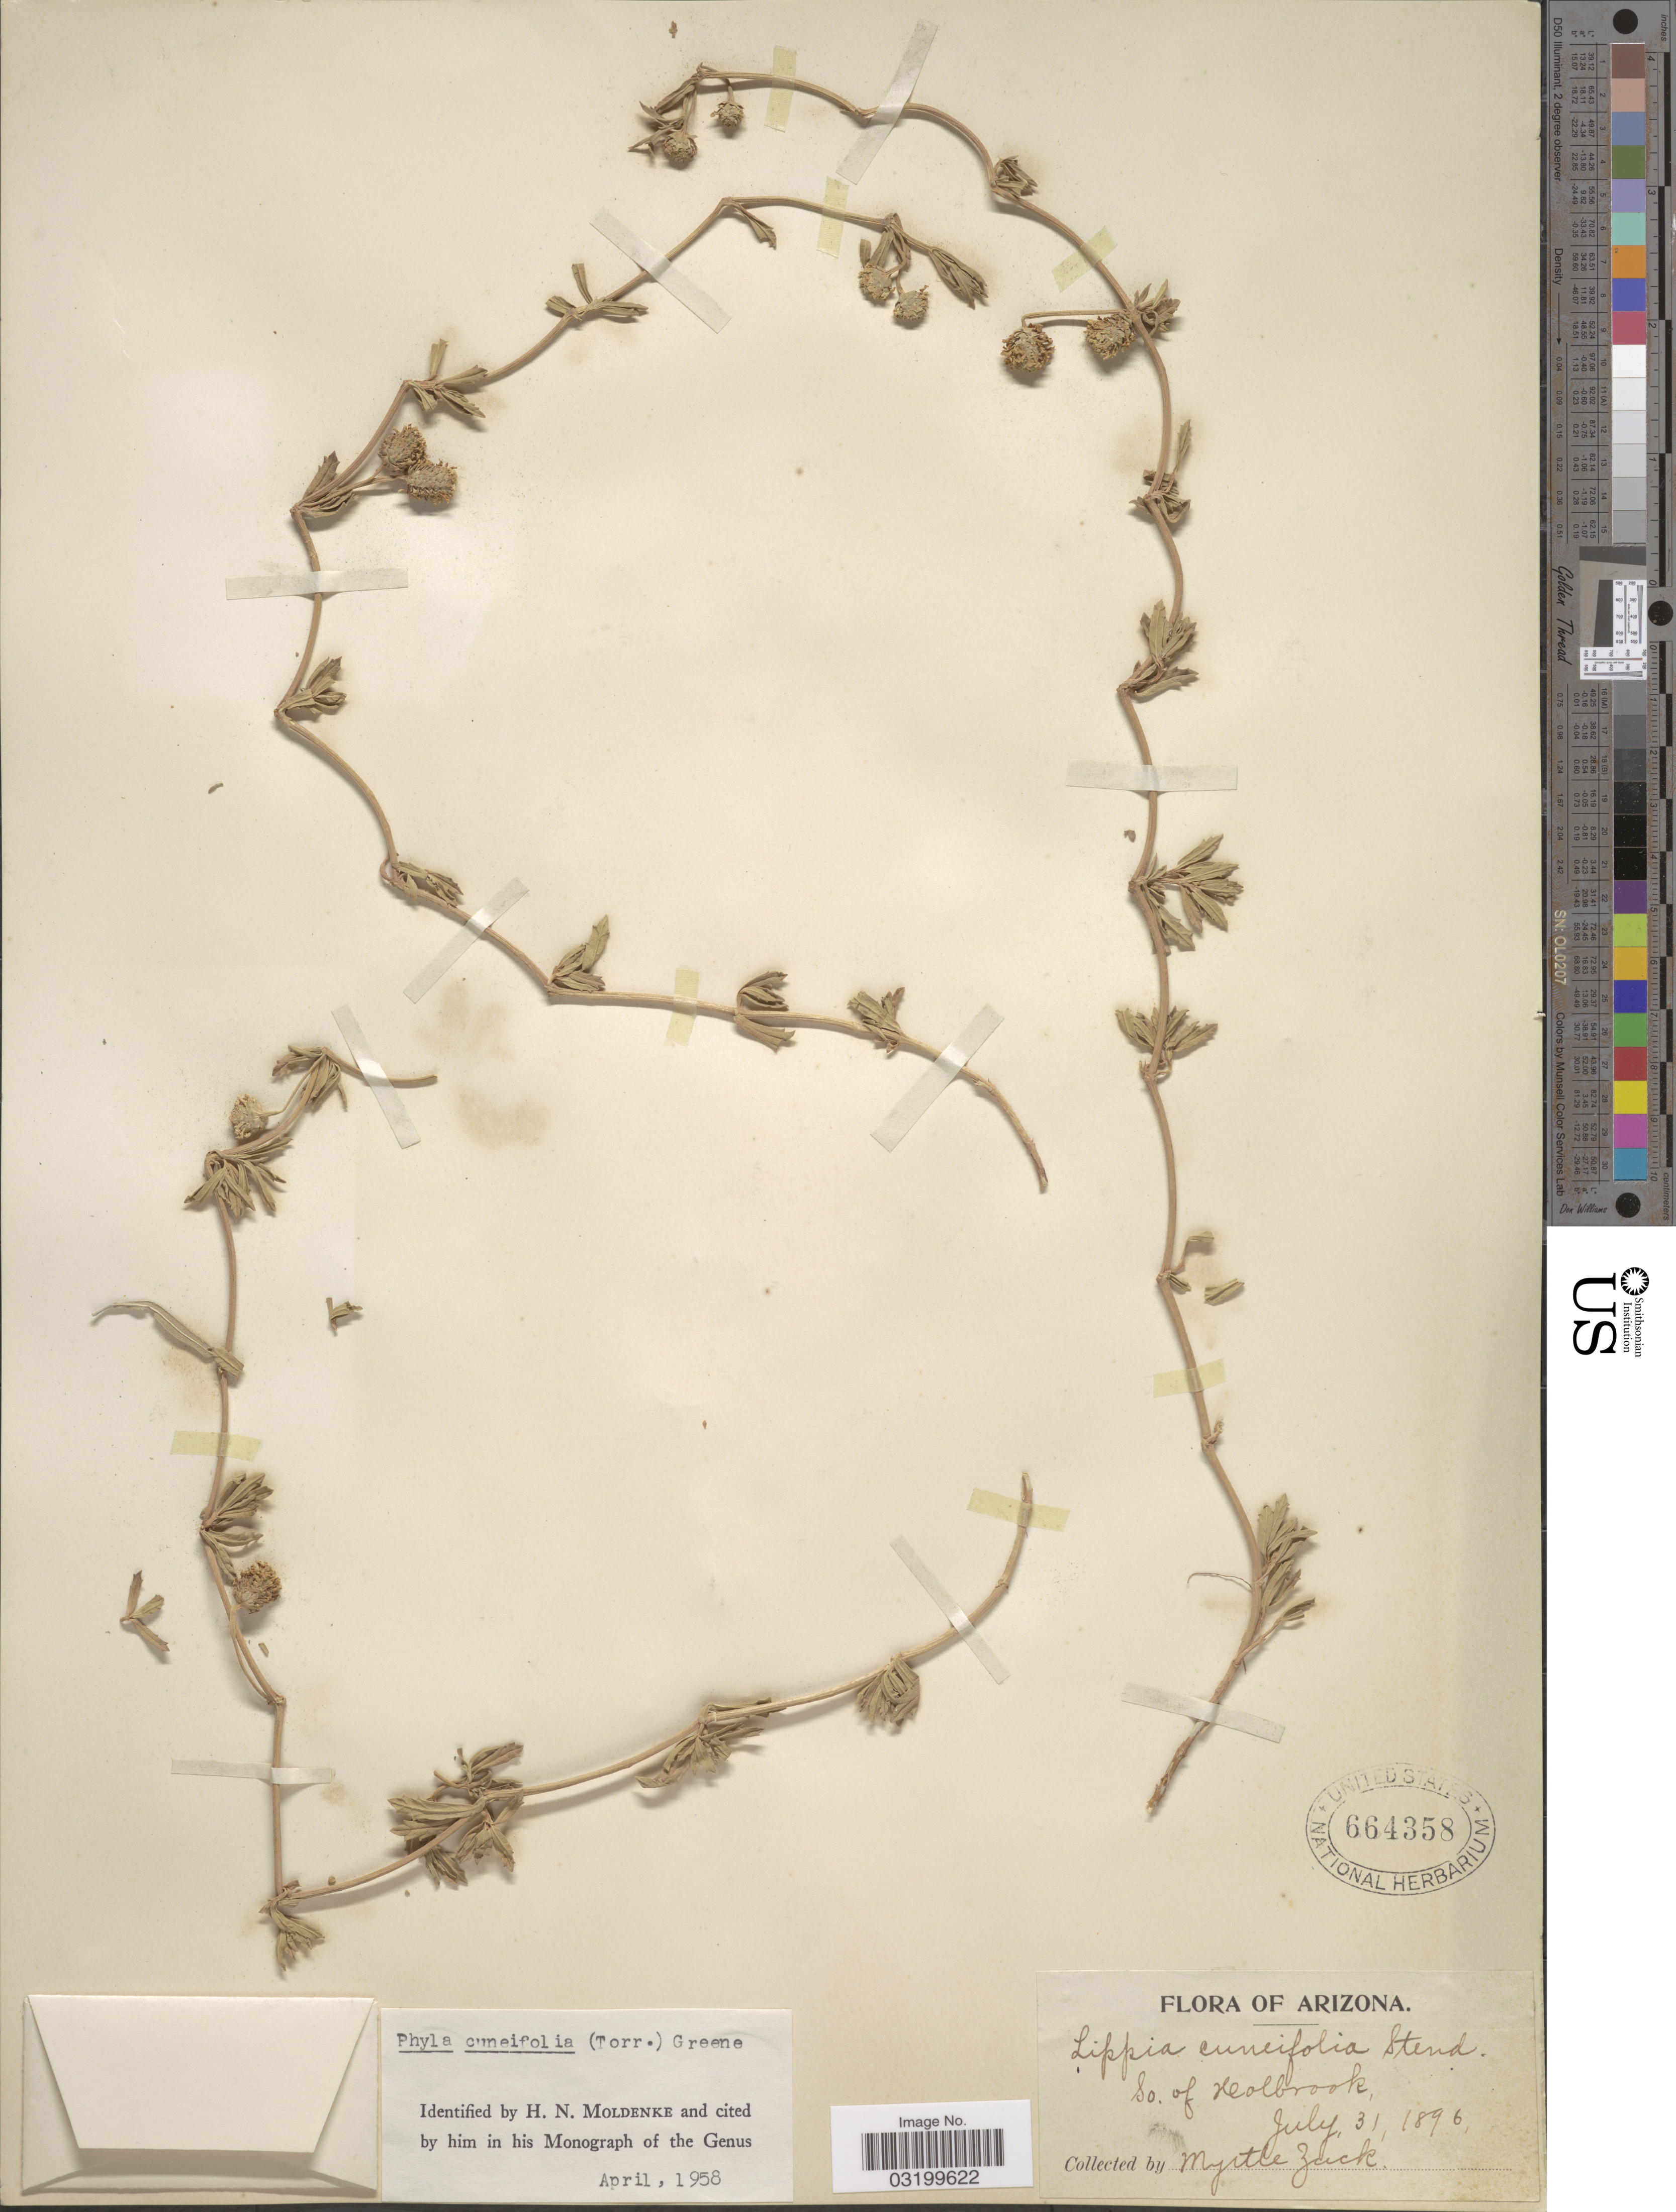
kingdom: Plantae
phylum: Tracheophyta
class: Magnoliopsida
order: Lamiales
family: Verbenaceae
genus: Phyla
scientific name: Phyla cuneifolia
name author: (Torr.) Greene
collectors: M. Zuck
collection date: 1896-07-31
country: United States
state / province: Arizona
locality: So. of Holbrook.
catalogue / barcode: US 664358